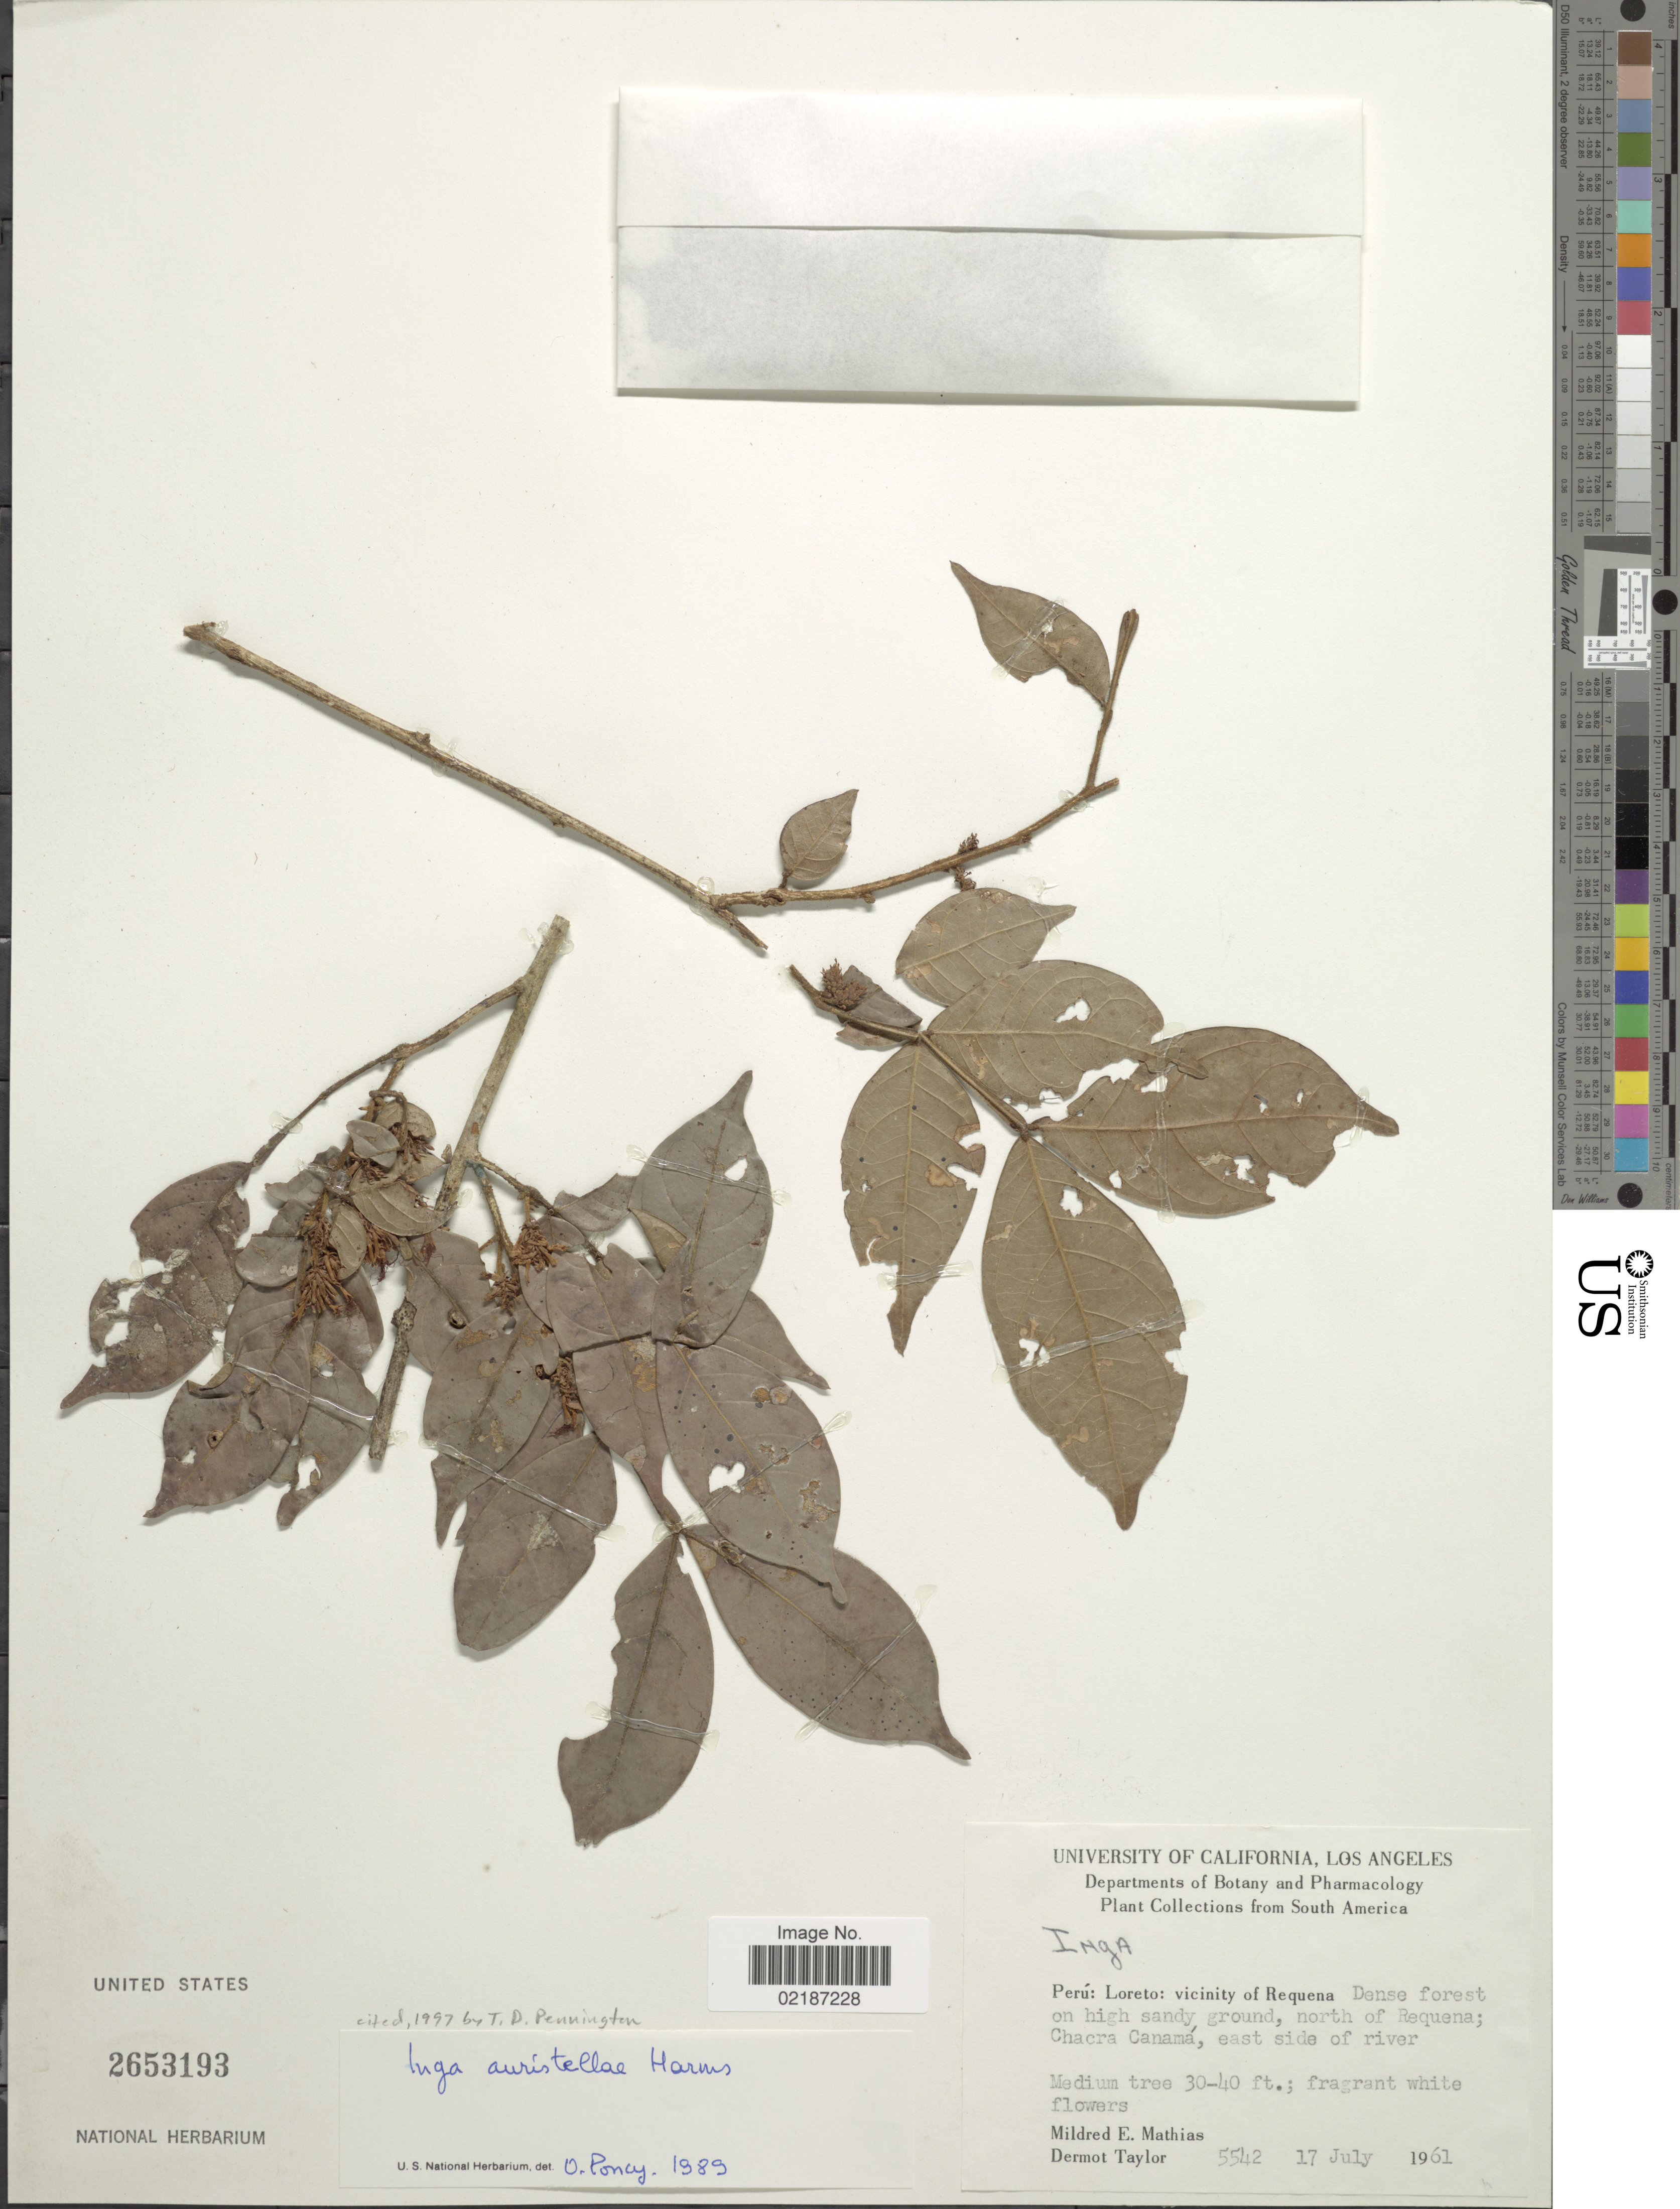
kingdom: Plantae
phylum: Tracheophyta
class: Magnoliopsida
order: Fabales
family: Fabaceae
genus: Inga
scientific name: Inga auristellae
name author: Harms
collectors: M. E. Mathias & D. Taylor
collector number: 5542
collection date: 1961-07-17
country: Peru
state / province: Loreto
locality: Vicinity of Requena, Dense forest on high sandy ground, north of Requena; Chacra Canamá, east side of river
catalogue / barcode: US 2653193